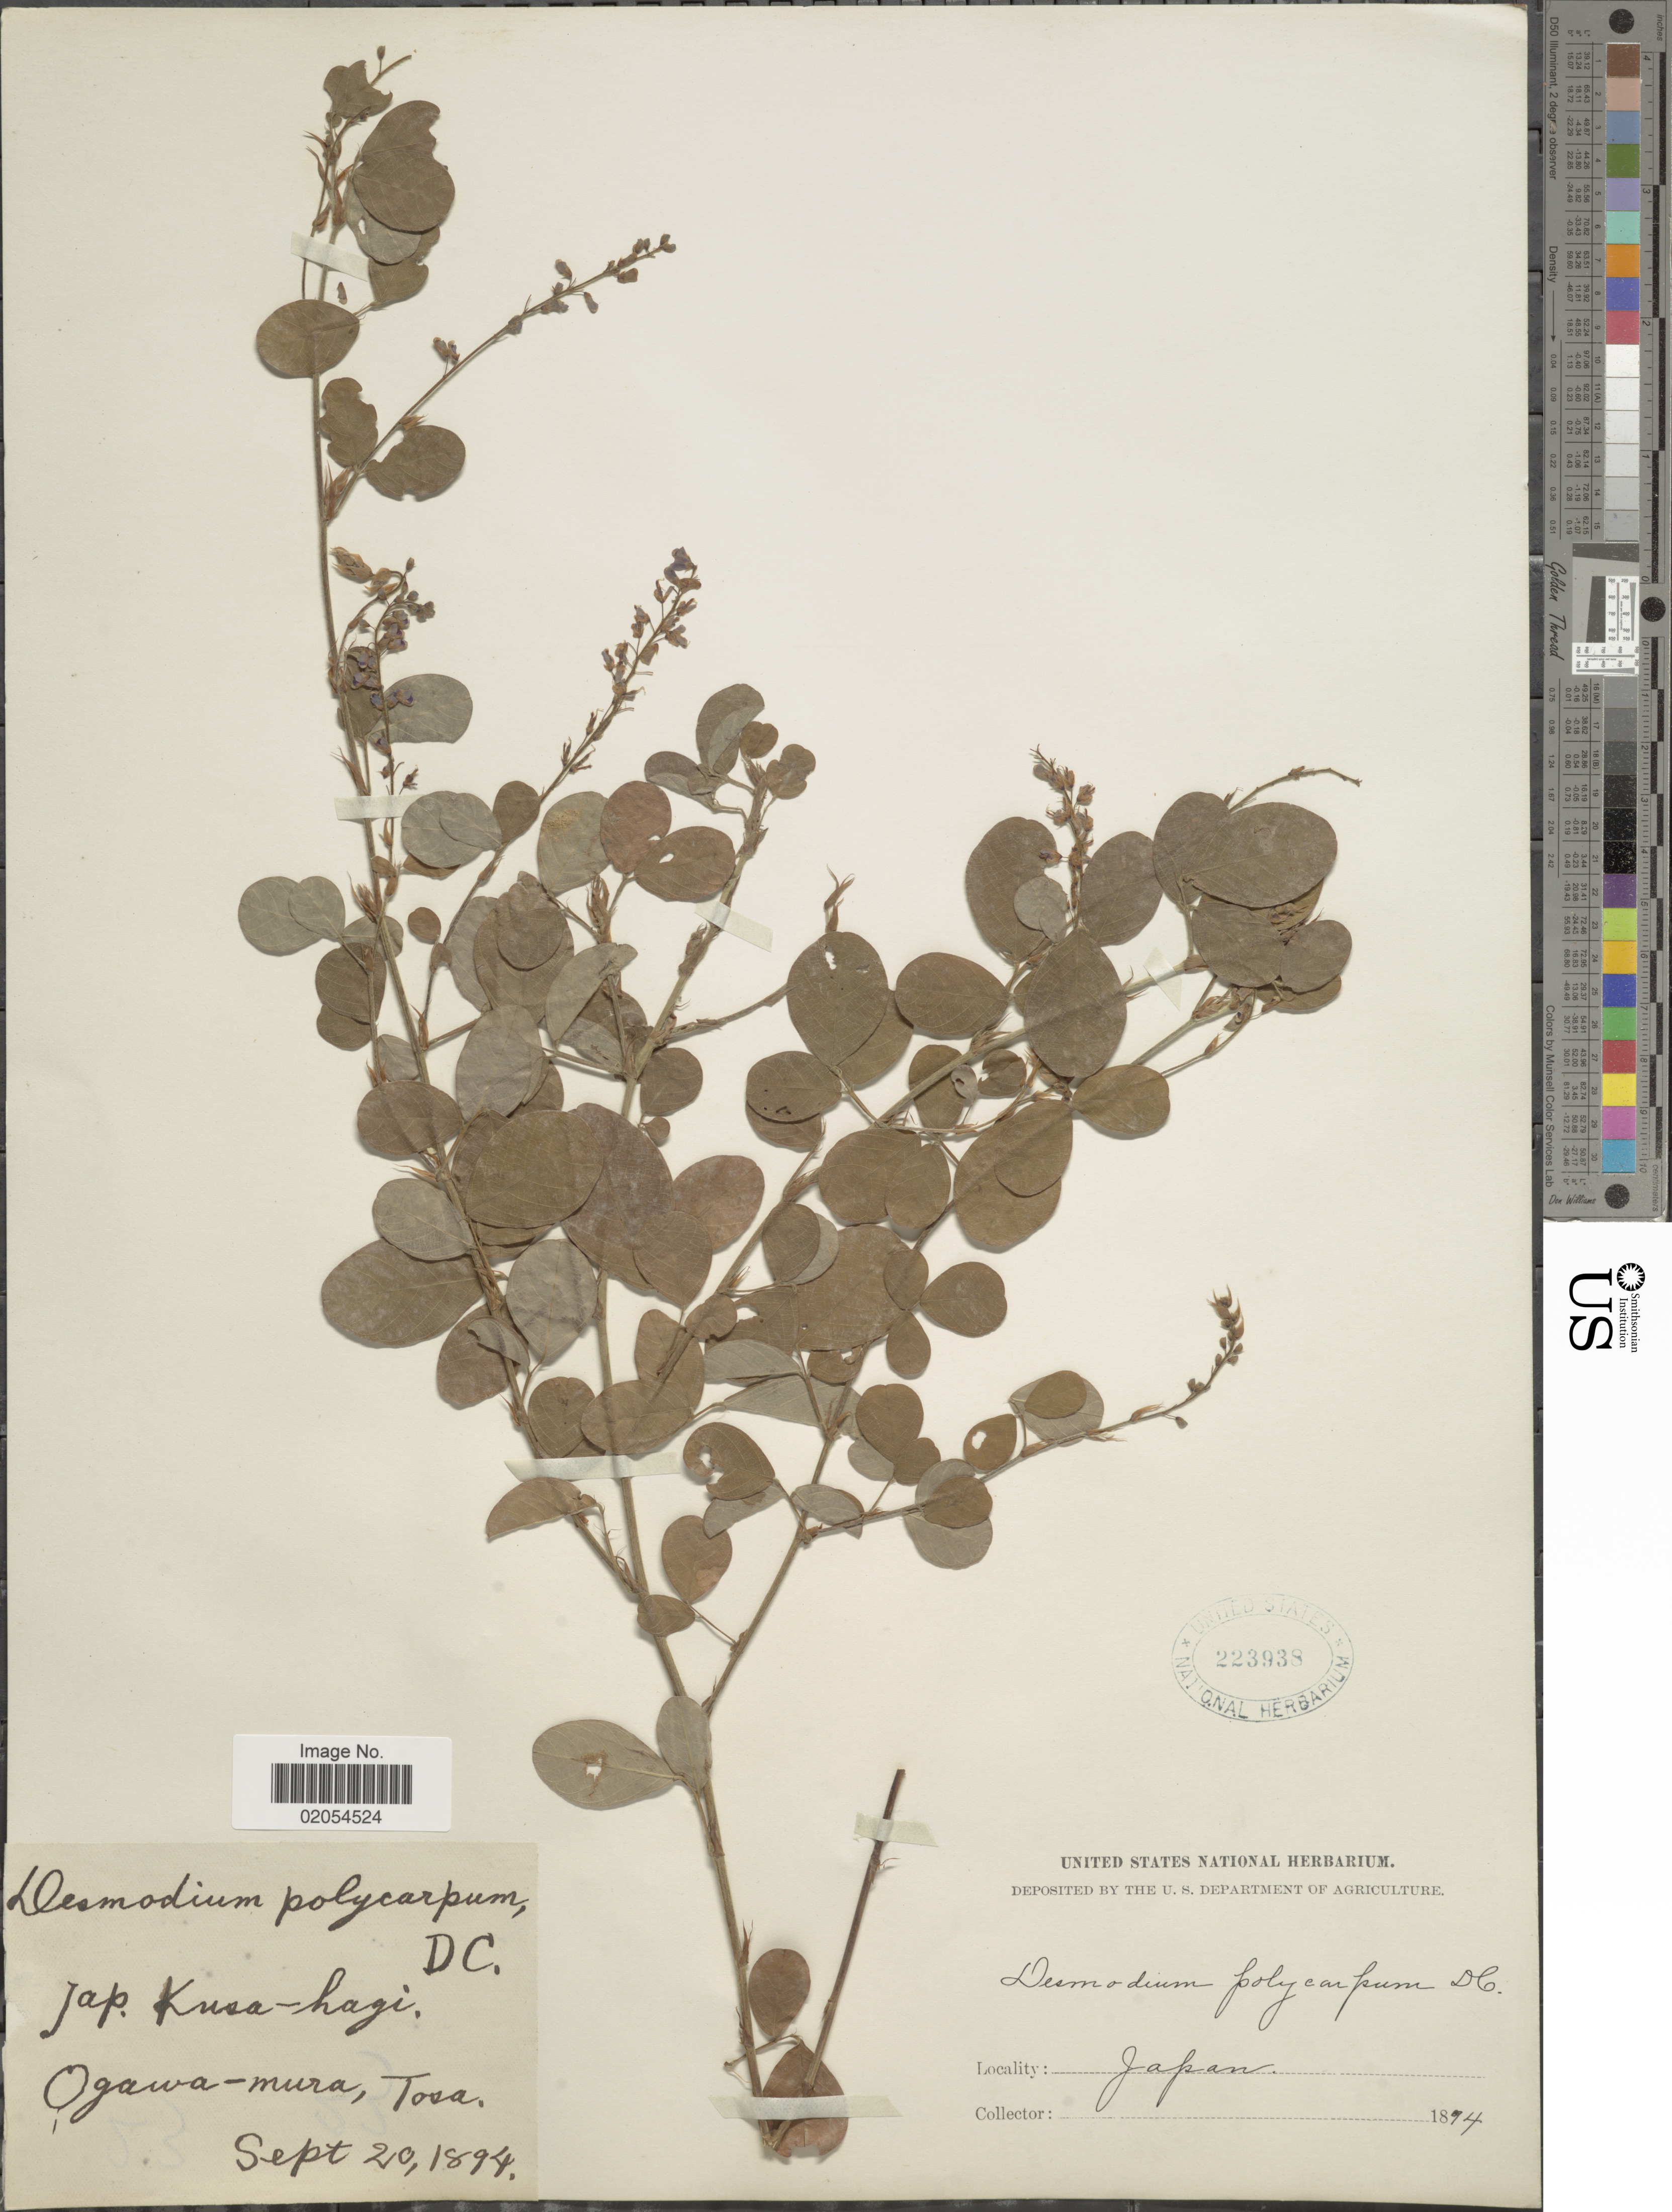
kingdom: Plantae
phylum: Tracheophyta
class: Magnoliopsida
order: Fabales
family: Fabaceae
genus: Grona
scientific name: Grona heterocarpos subsp. heterocarpos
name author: (L.) H. Ohashi & K. Ohashi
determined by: Strong, Mark T., (BOT), Smithsonian Institution - National Museum of Natural History (UNITED STATES)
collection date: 1894-09-20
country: Japan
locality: Jap. Kusa-hagi, Ogawa-mura, Tosa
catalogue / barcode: US 223938